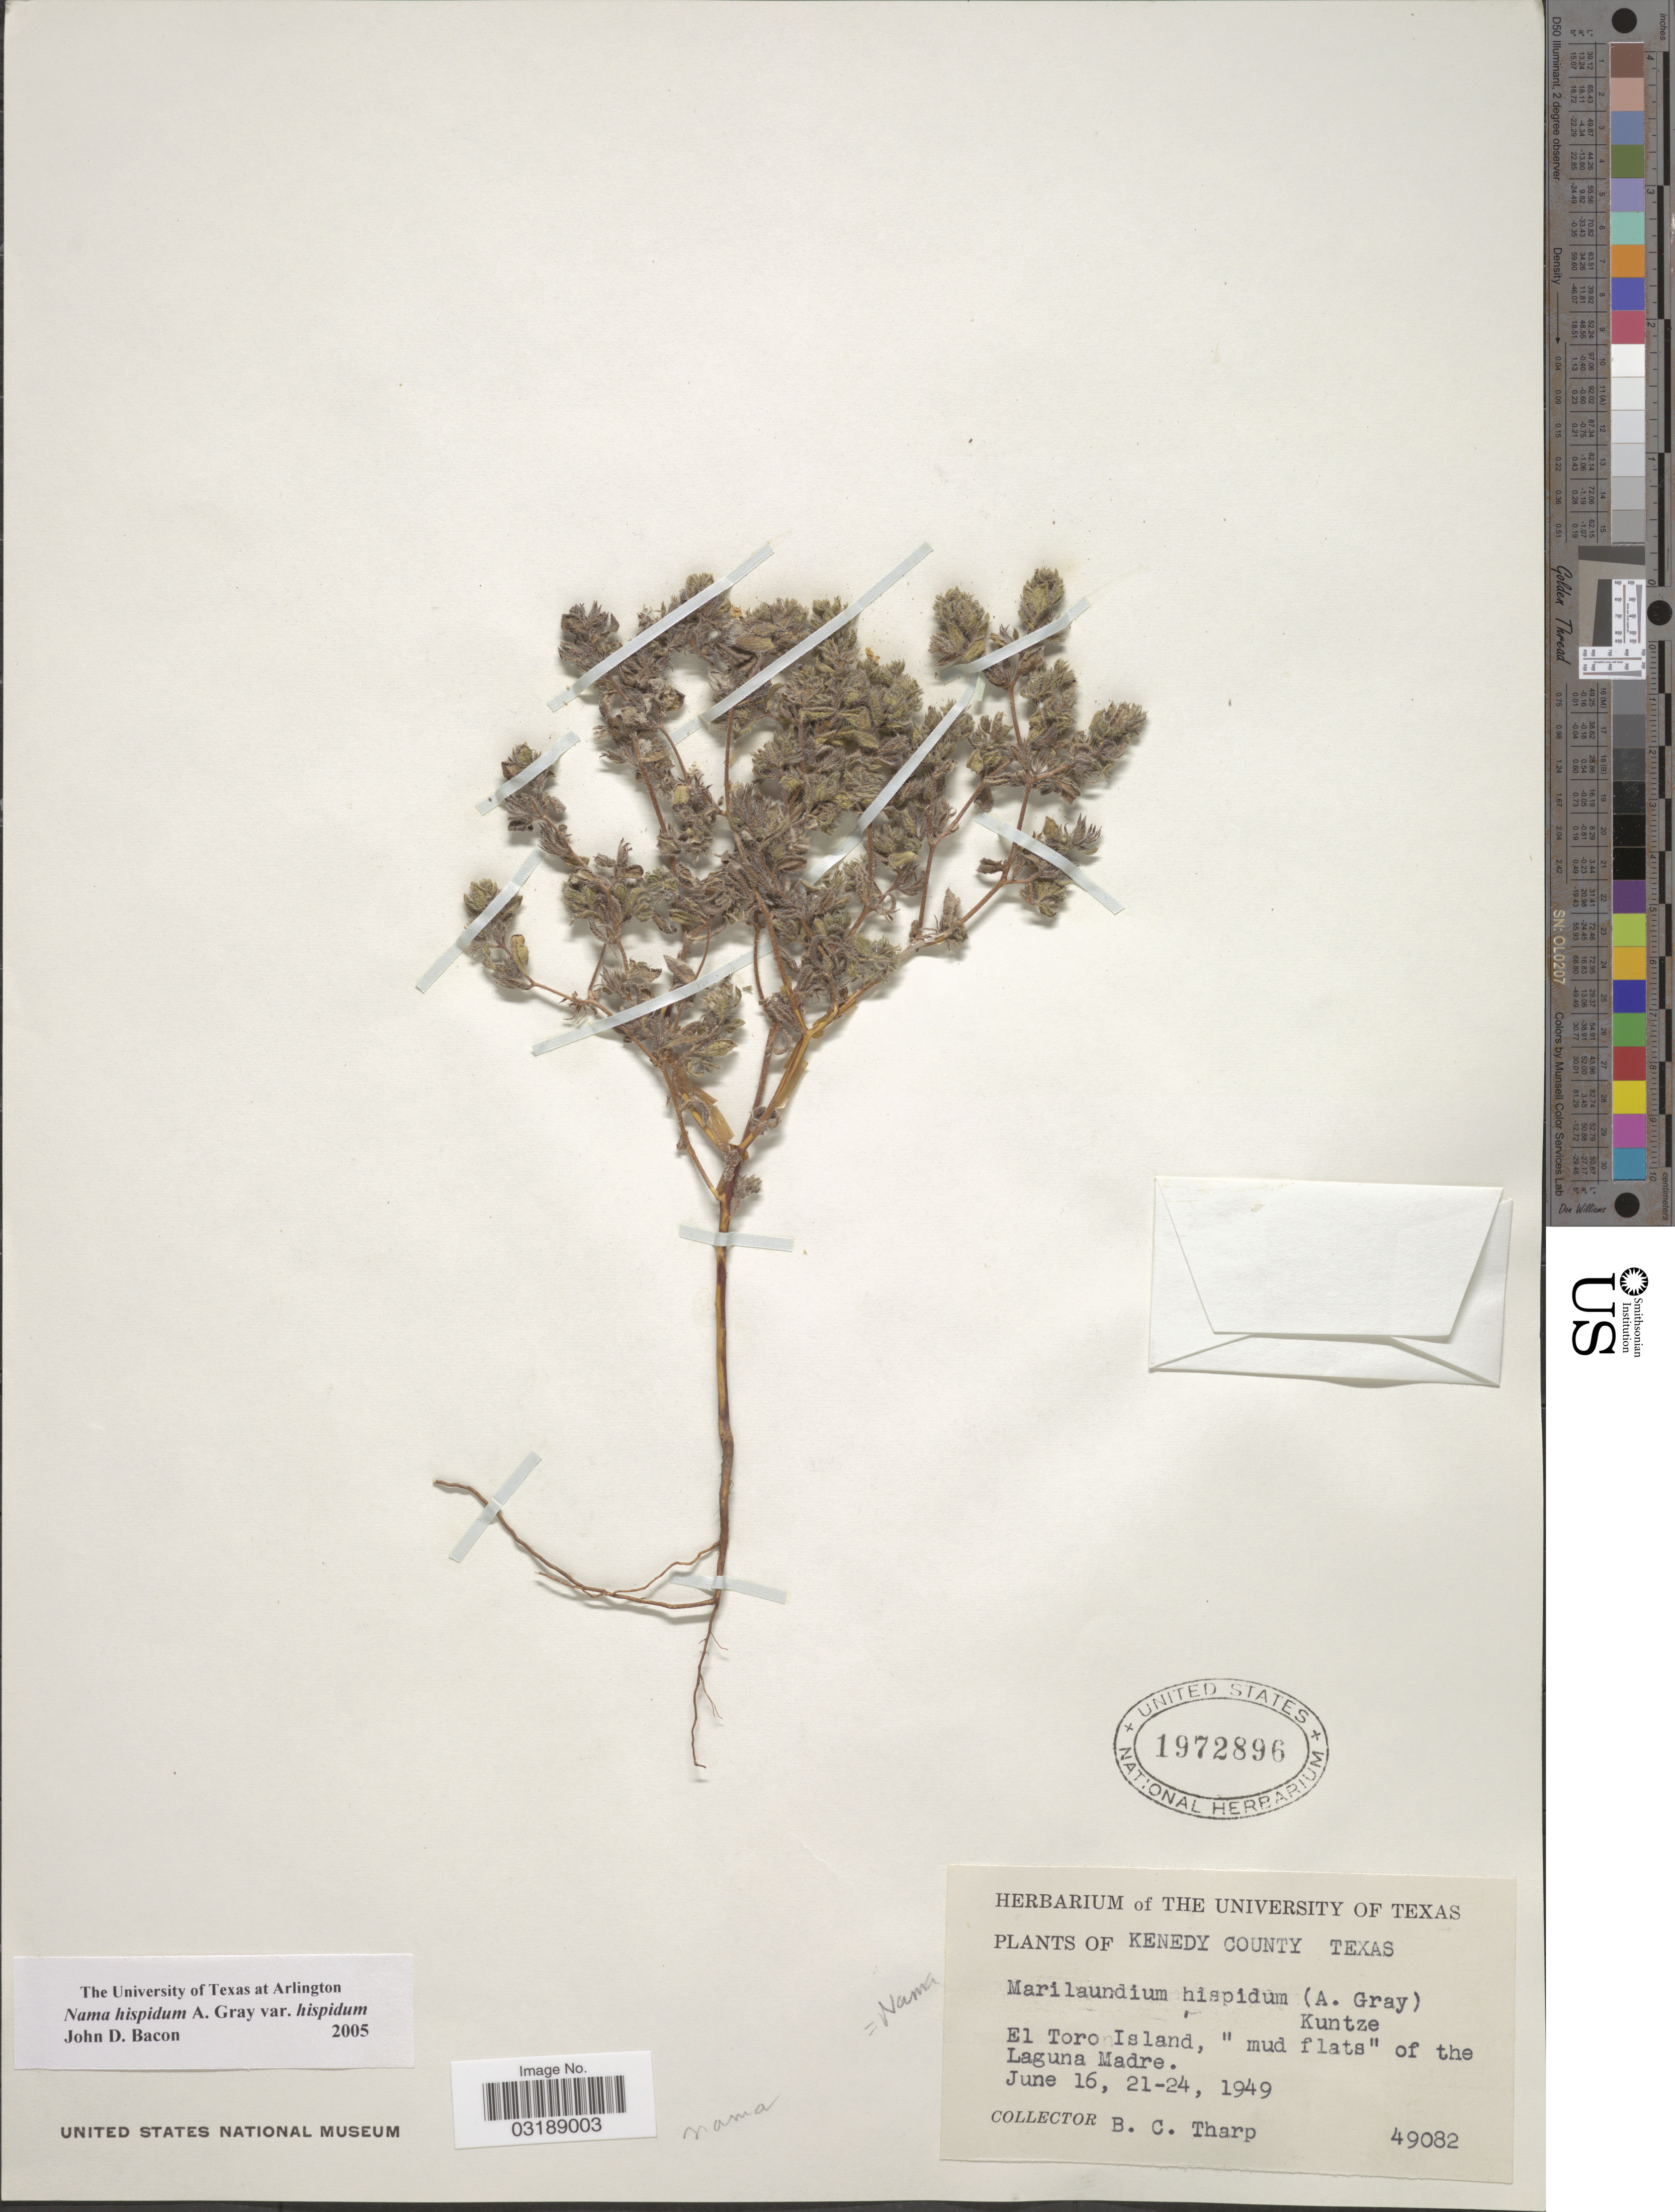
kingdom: Plantae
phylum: Tracheophyta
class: Magnoliopsida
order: Boraginales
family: Namaceae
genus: Nama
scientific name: Nama hispida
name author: A. Gray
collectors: B. C. Tharp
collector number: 49082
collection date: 1949-06-16/1949-06-24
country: United States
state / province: Texas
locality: Kenedy County, El Toro Island, "mud flats" of the Laguna Madre.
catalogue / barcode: US 1972896